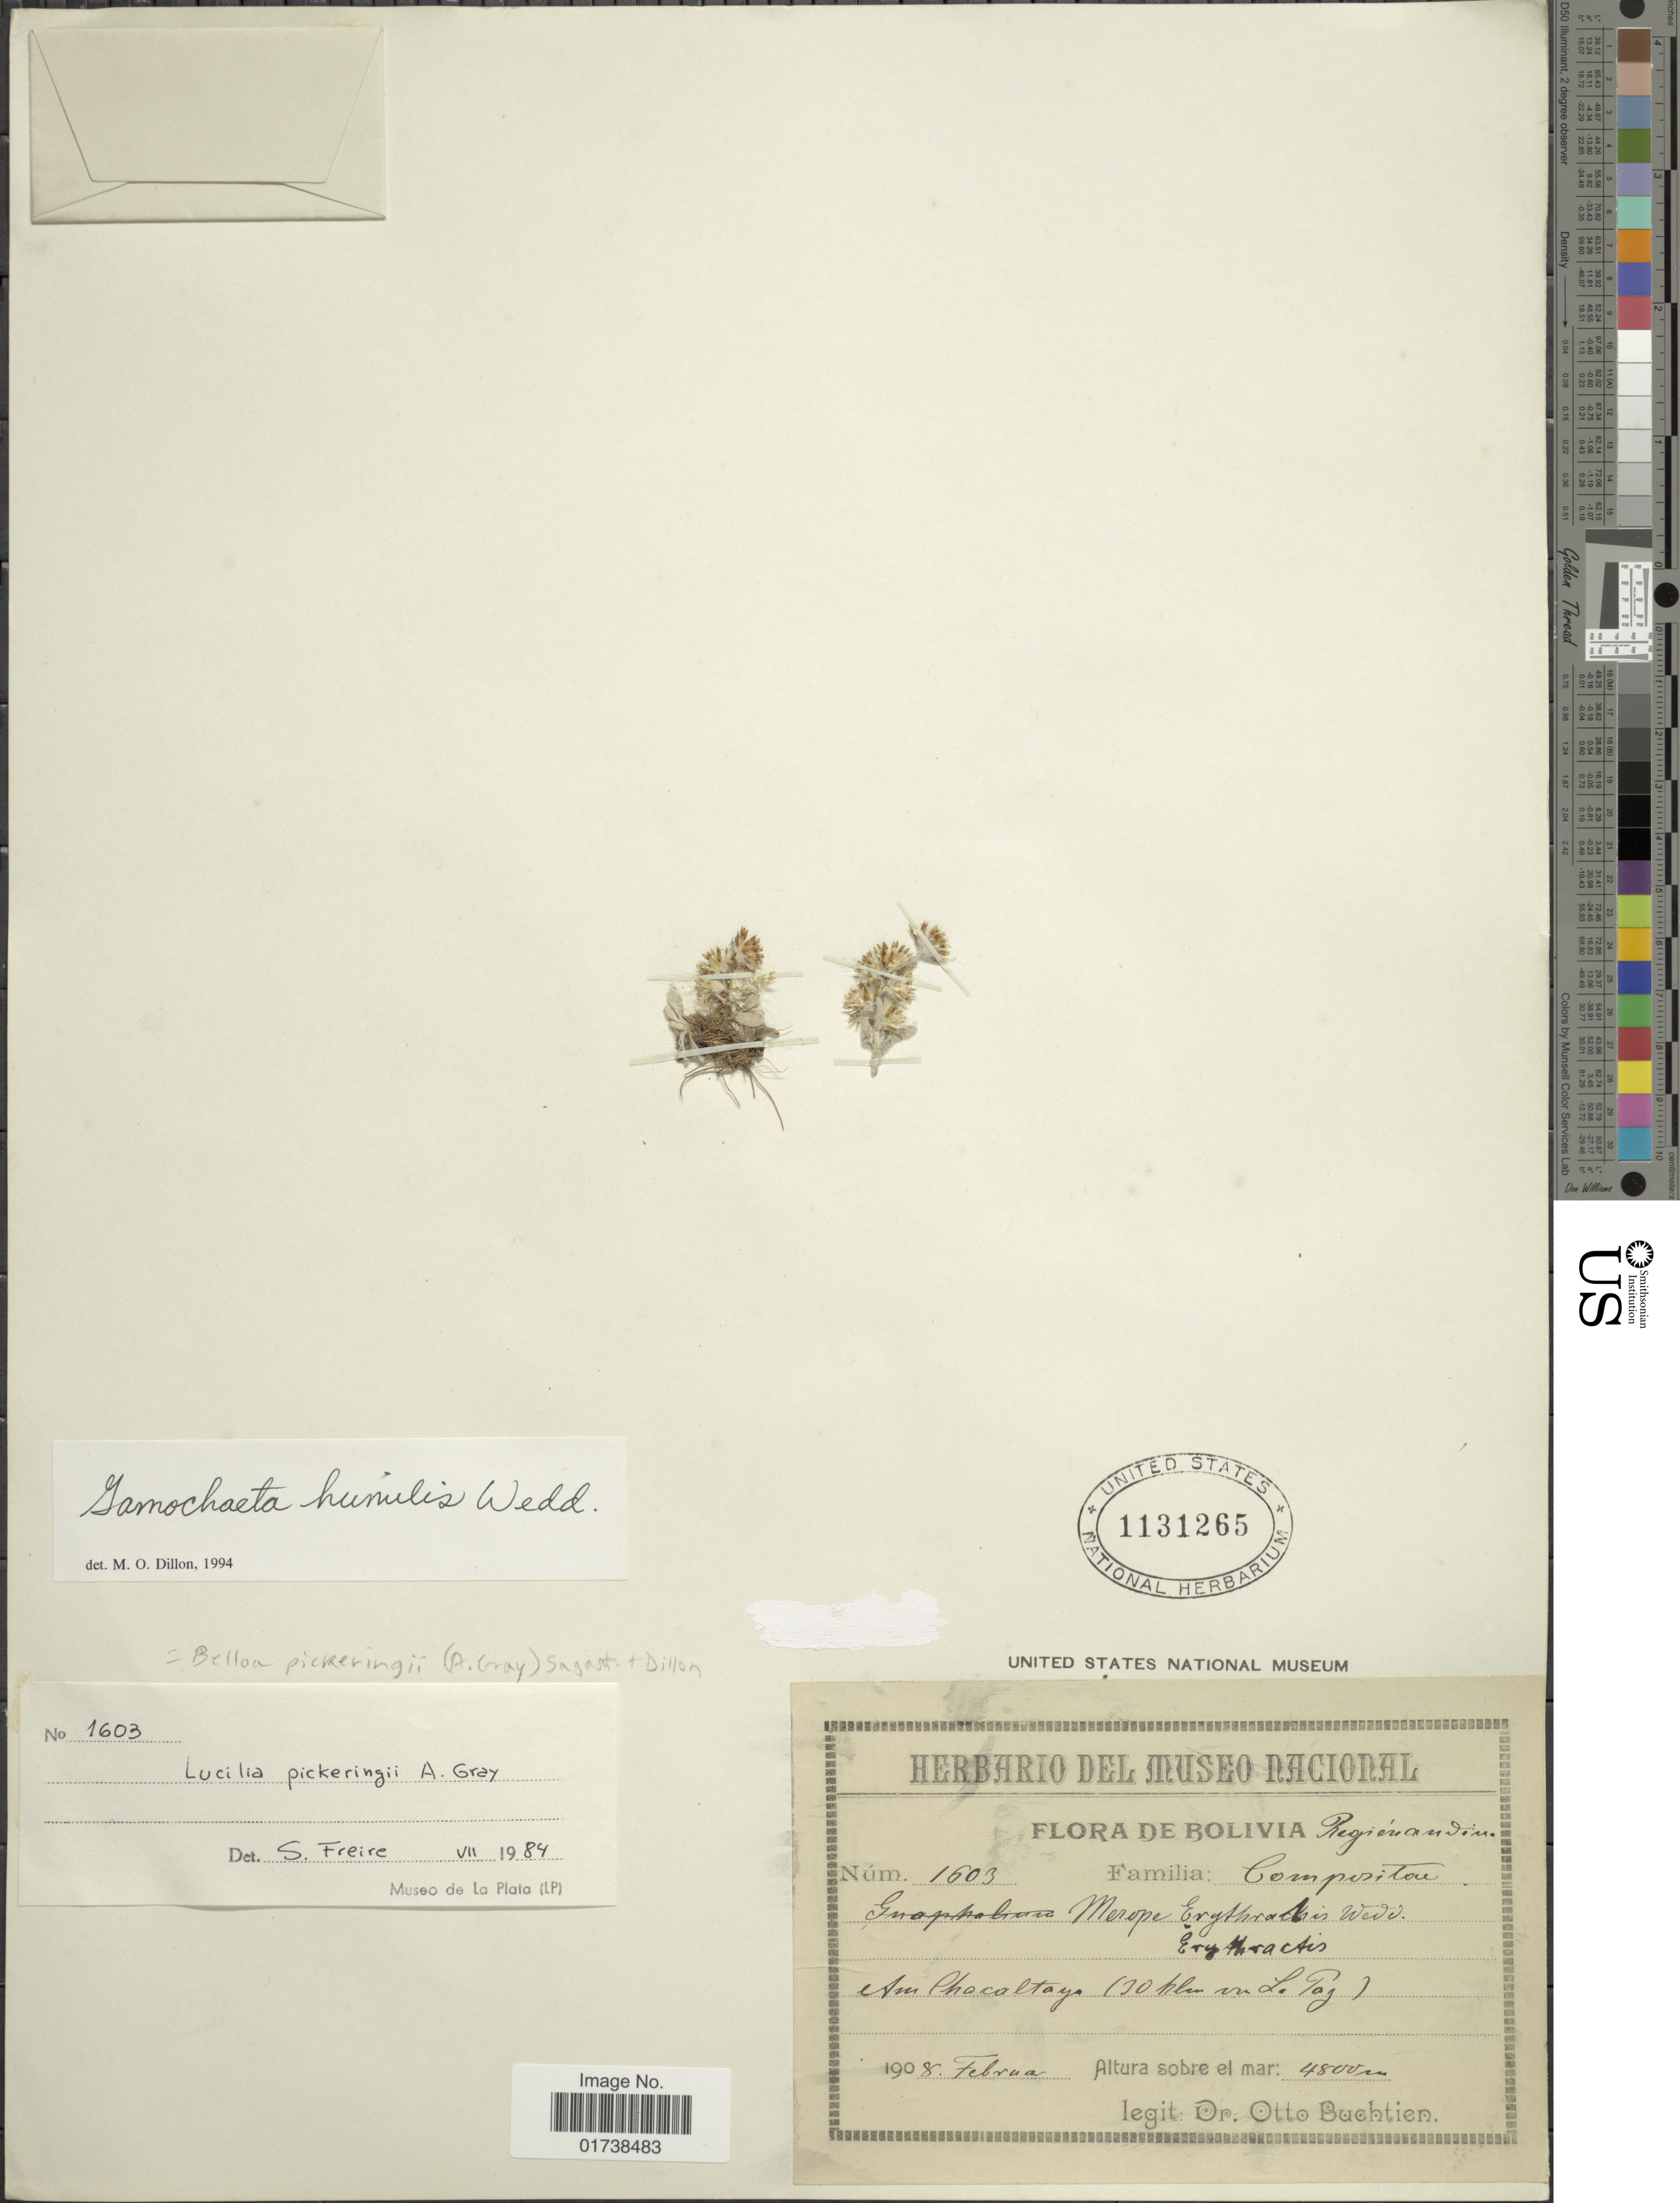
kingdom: Plantae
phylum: Tracheophyta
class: Magnoliopsida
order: Asterales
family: Asteraceae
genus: Gamochaeta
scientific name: Gamochaeta humilis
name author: Wedd.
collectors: O. Buchtien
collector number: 1603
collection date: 1908-02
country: Bolivia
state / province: La Paz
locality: Am Phocaltaya (30 km in La Paz)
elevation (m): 4500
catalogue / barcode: US 1131265